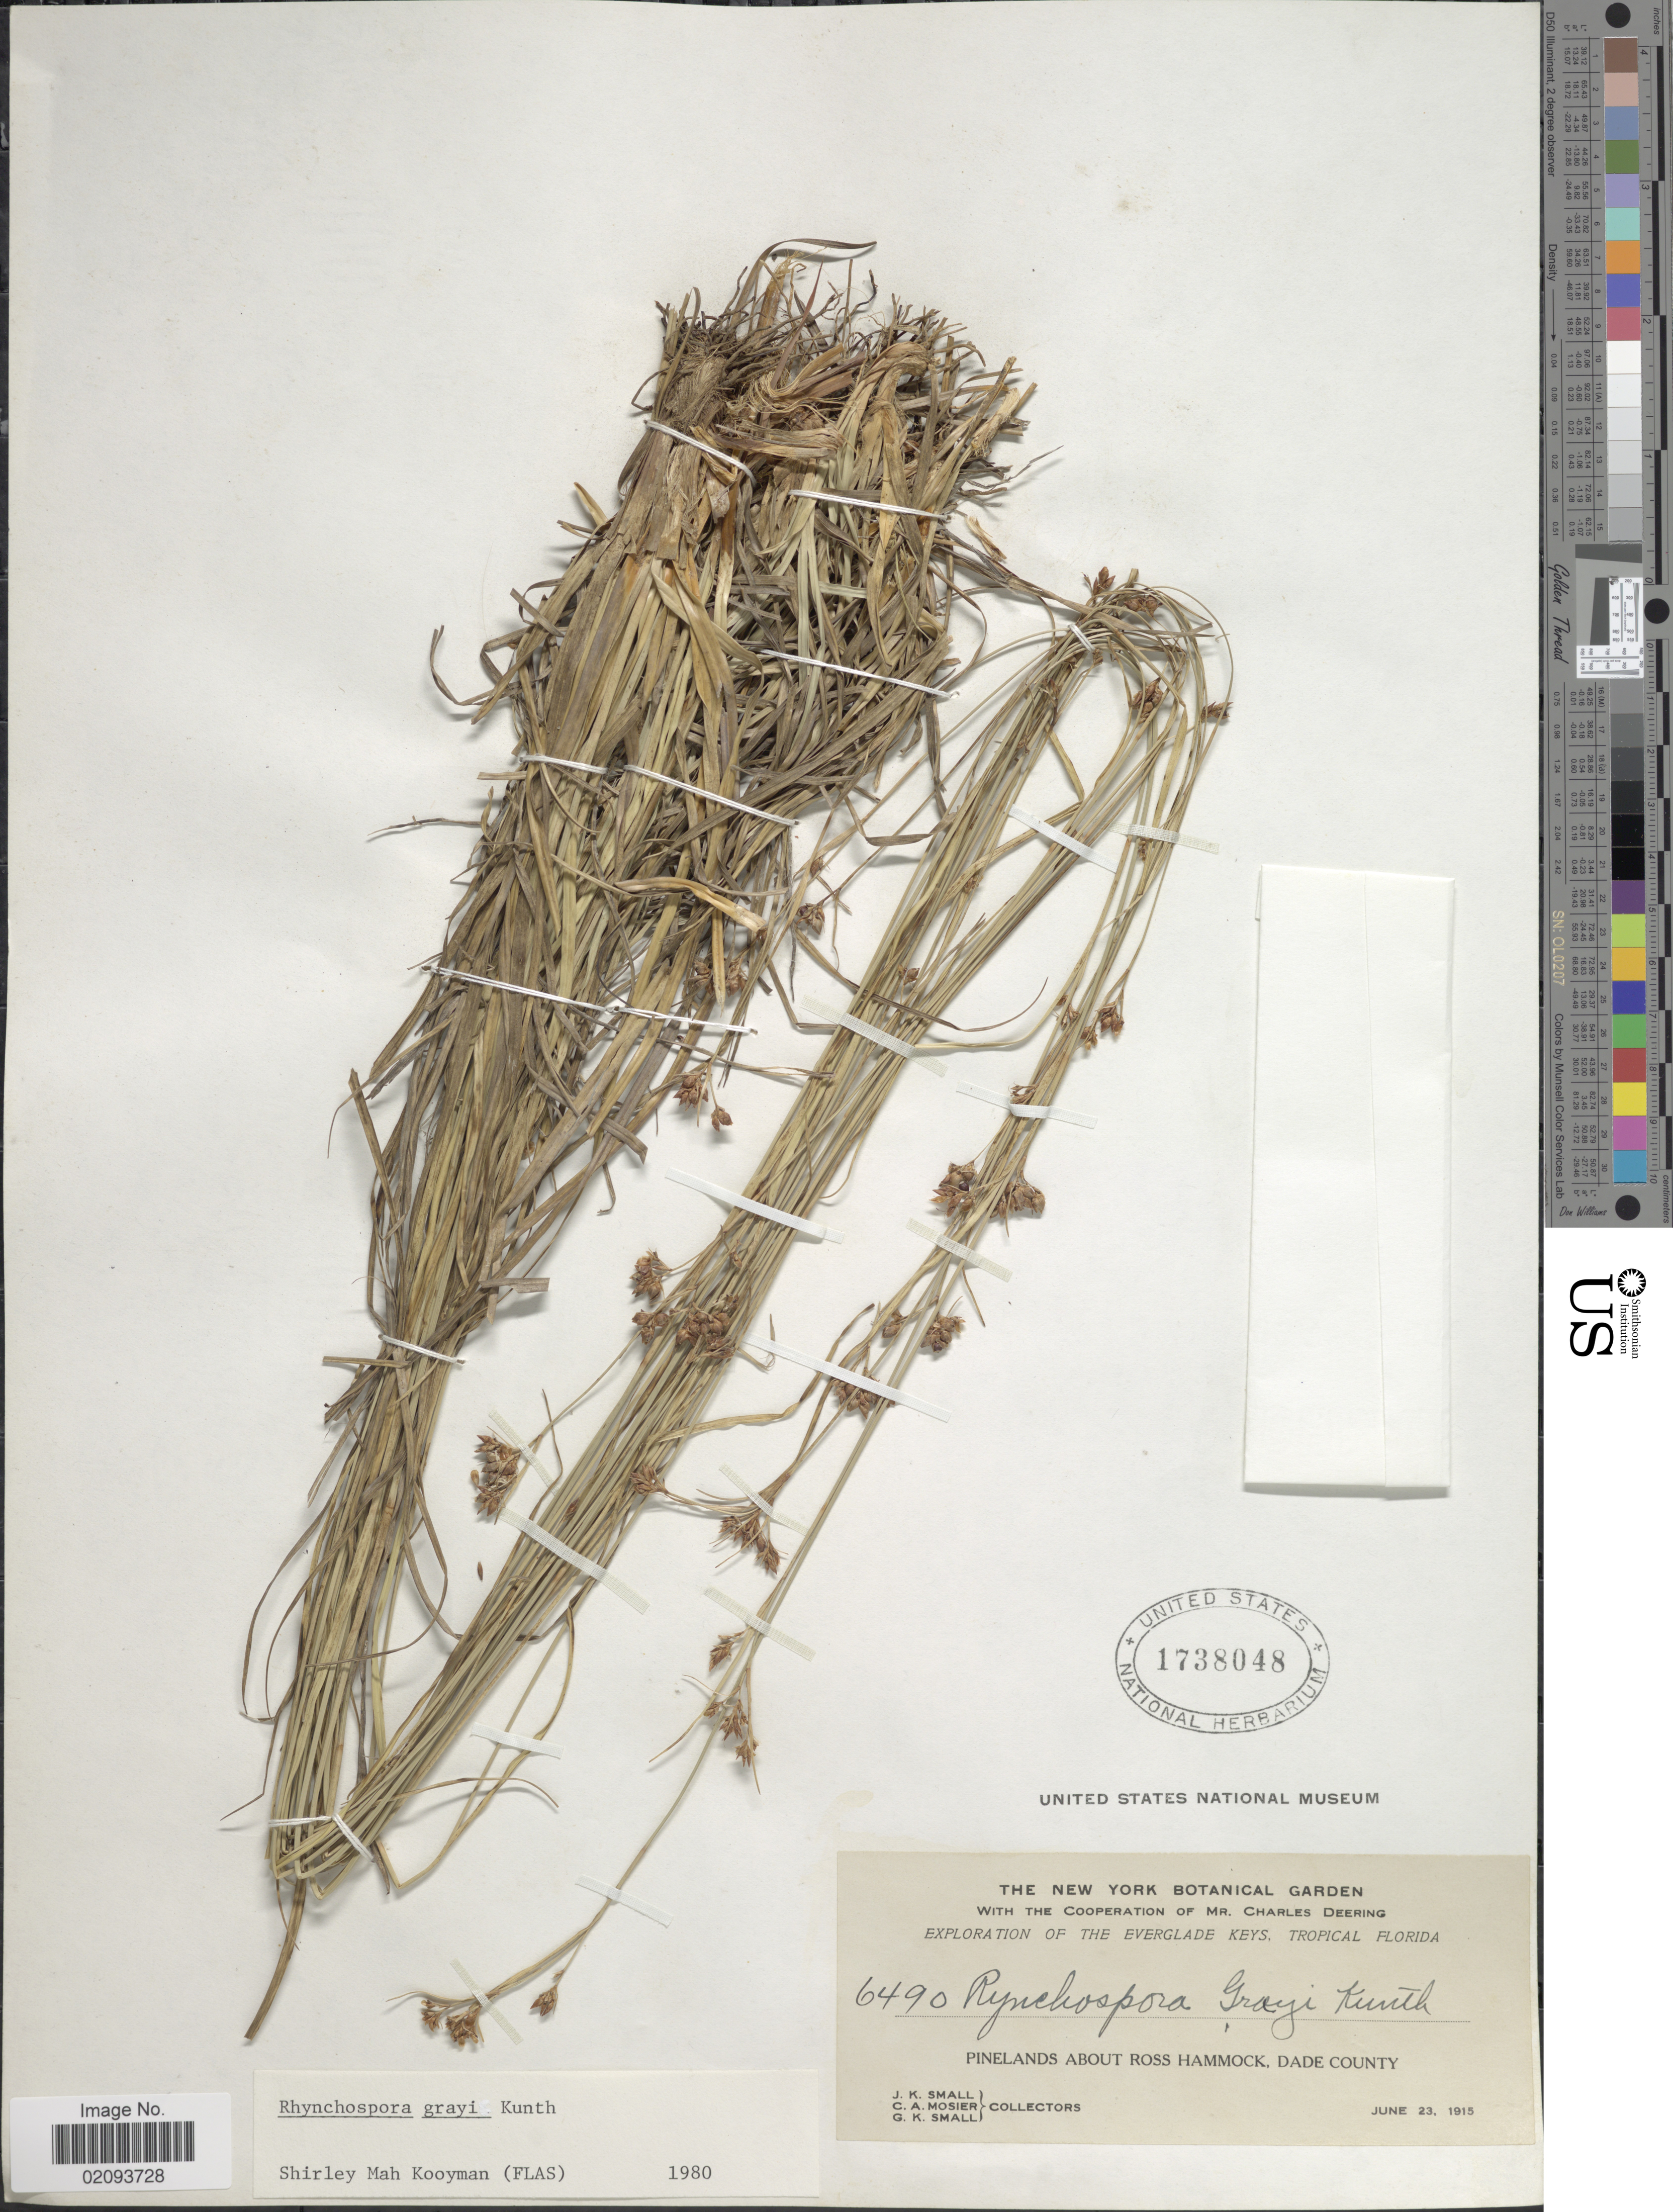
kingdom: Plantae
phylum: Tracheophyta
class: Liliopsida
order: Poales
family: Cyperaceae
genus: Rhynchospora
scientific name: Rhynchospora grayi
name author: Kunth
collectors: J. K. Small, C. A. Mosier & G. K. Small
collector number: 6490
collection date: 1915-06-23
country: United States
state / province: Florida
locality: Everglade Keys, Tropical Florida. Pinelands about Ross Hammock, Dade County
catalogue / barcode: US 1738048